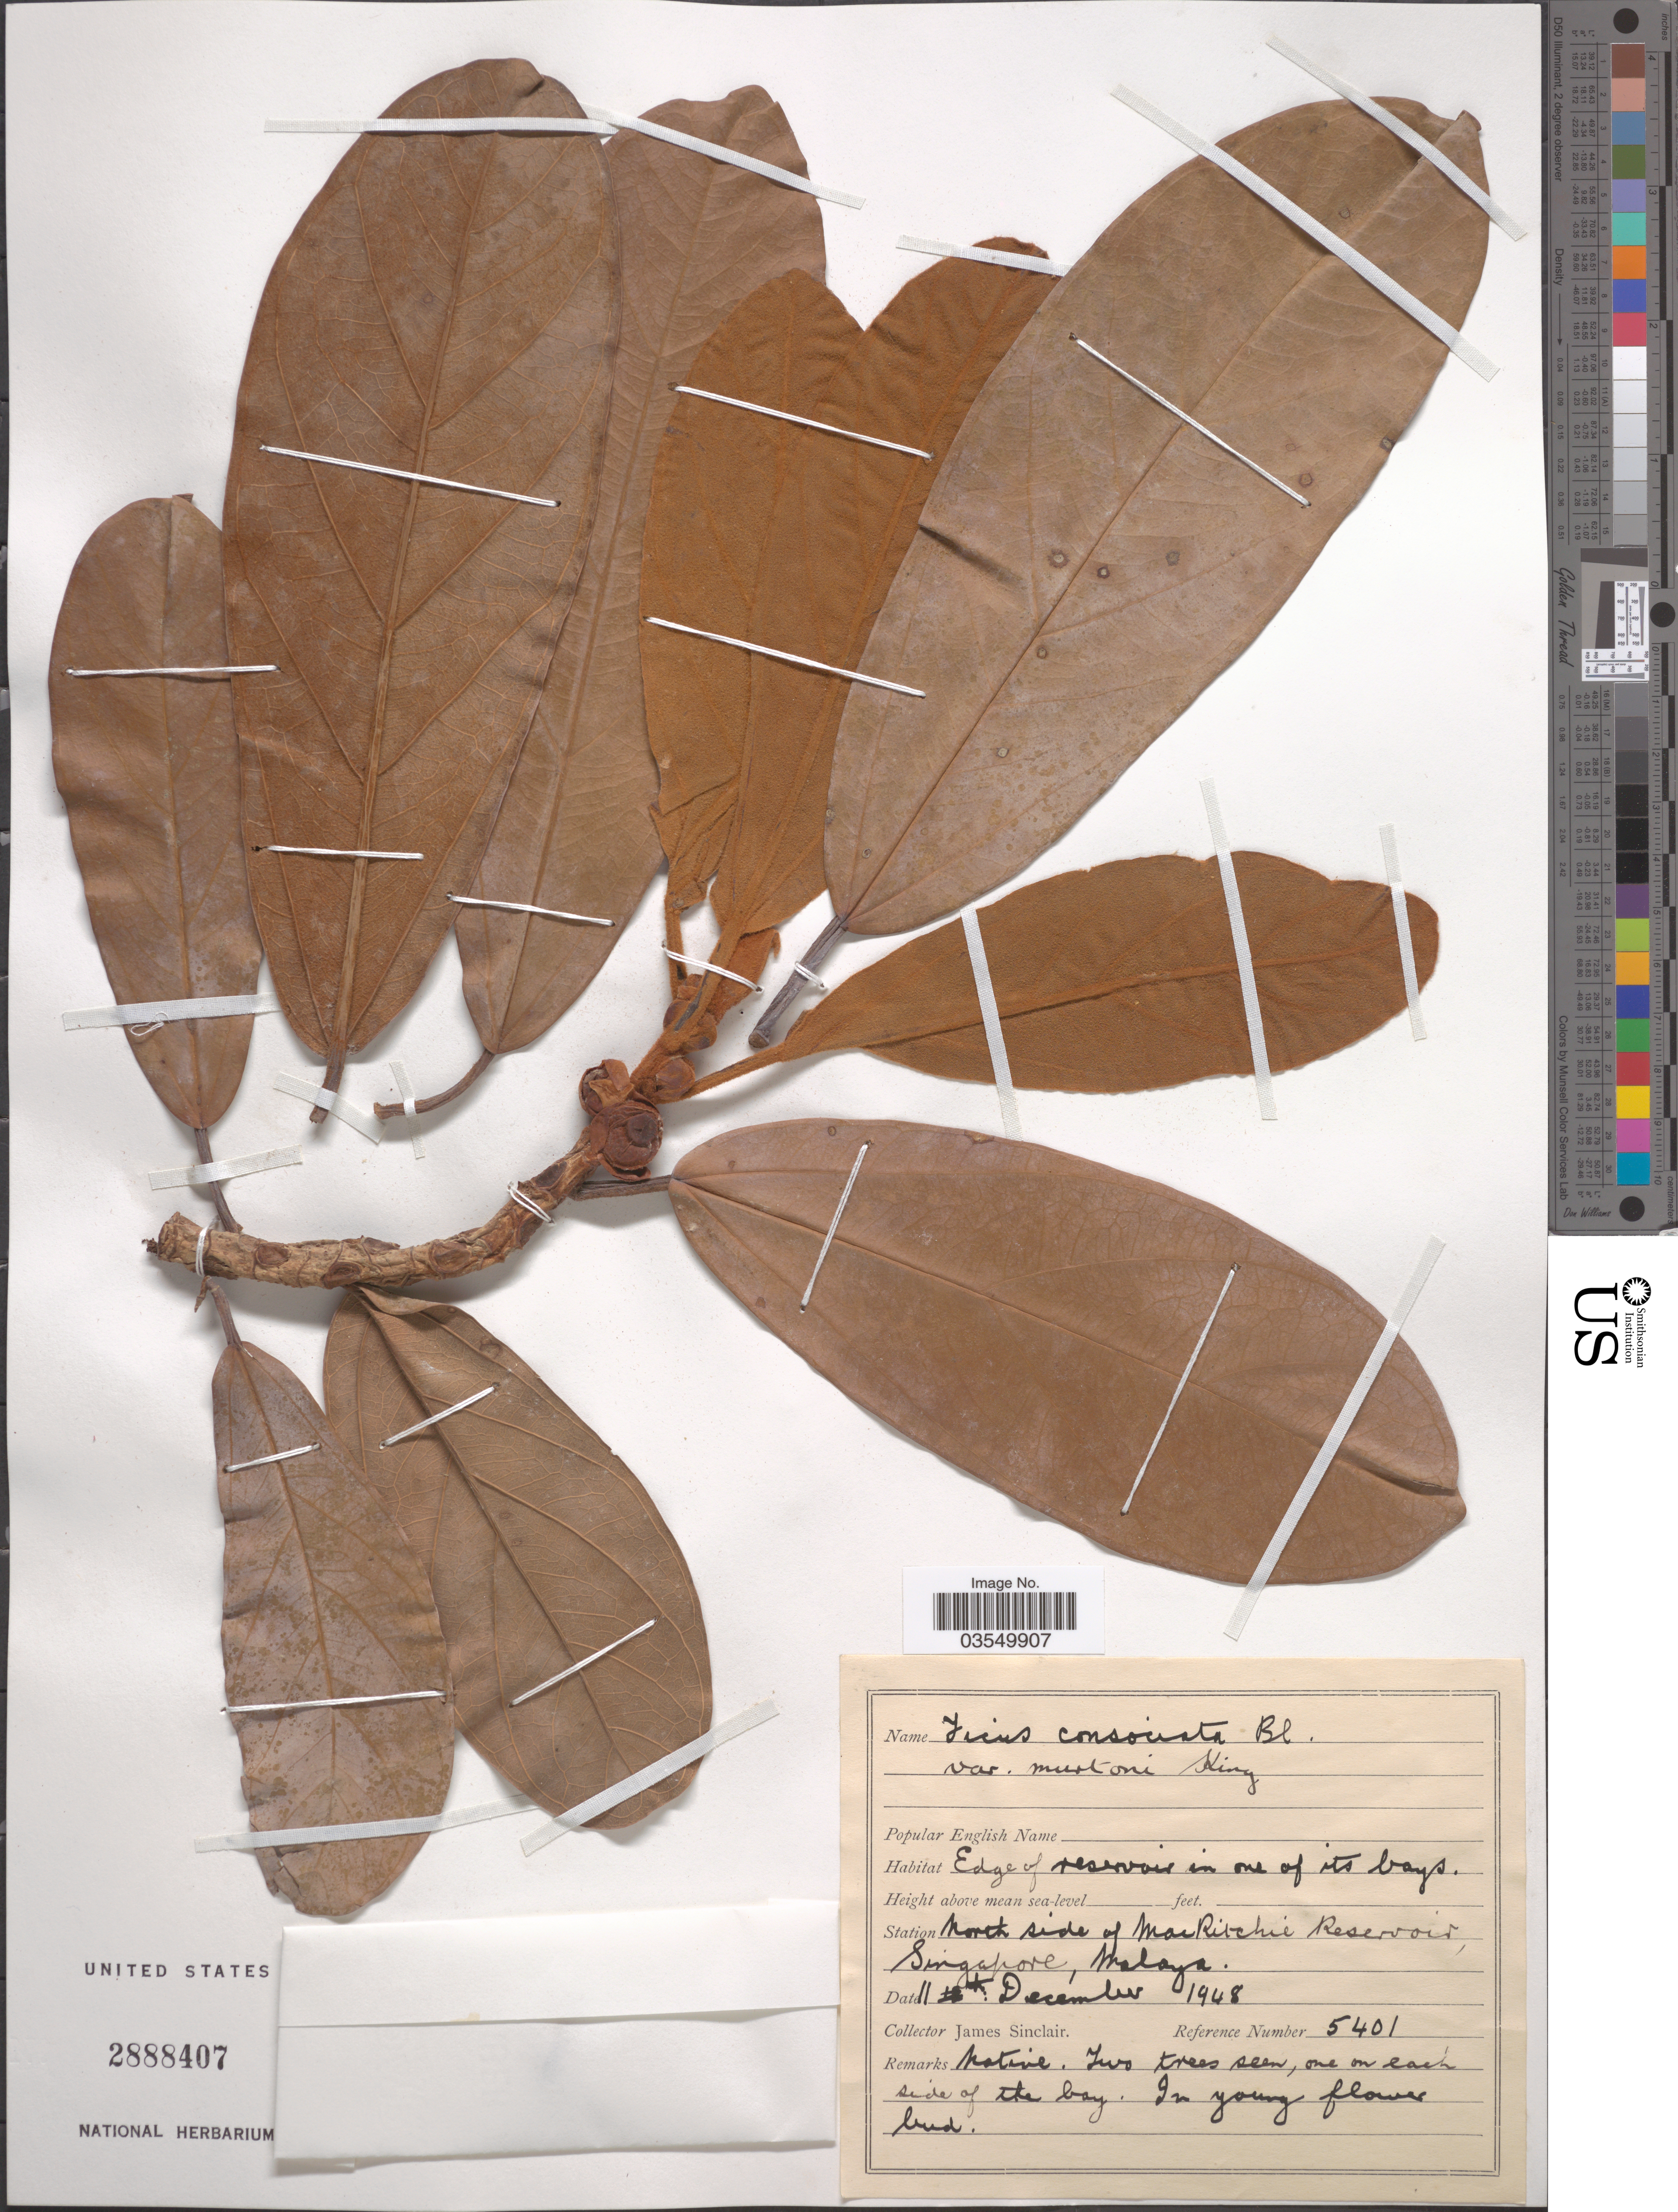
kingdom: Plantae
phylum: Tracheophyta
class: Magnoliopsida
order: Rosales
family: Moraceae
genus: Ficus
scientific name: Ficus consociata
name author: Blume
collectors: J. Sinclair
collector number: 5401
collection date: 1948-12-11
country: Singapore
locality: Station North side of Mac Ritchie Reservoir, Malaya.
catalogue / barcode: US 2888407